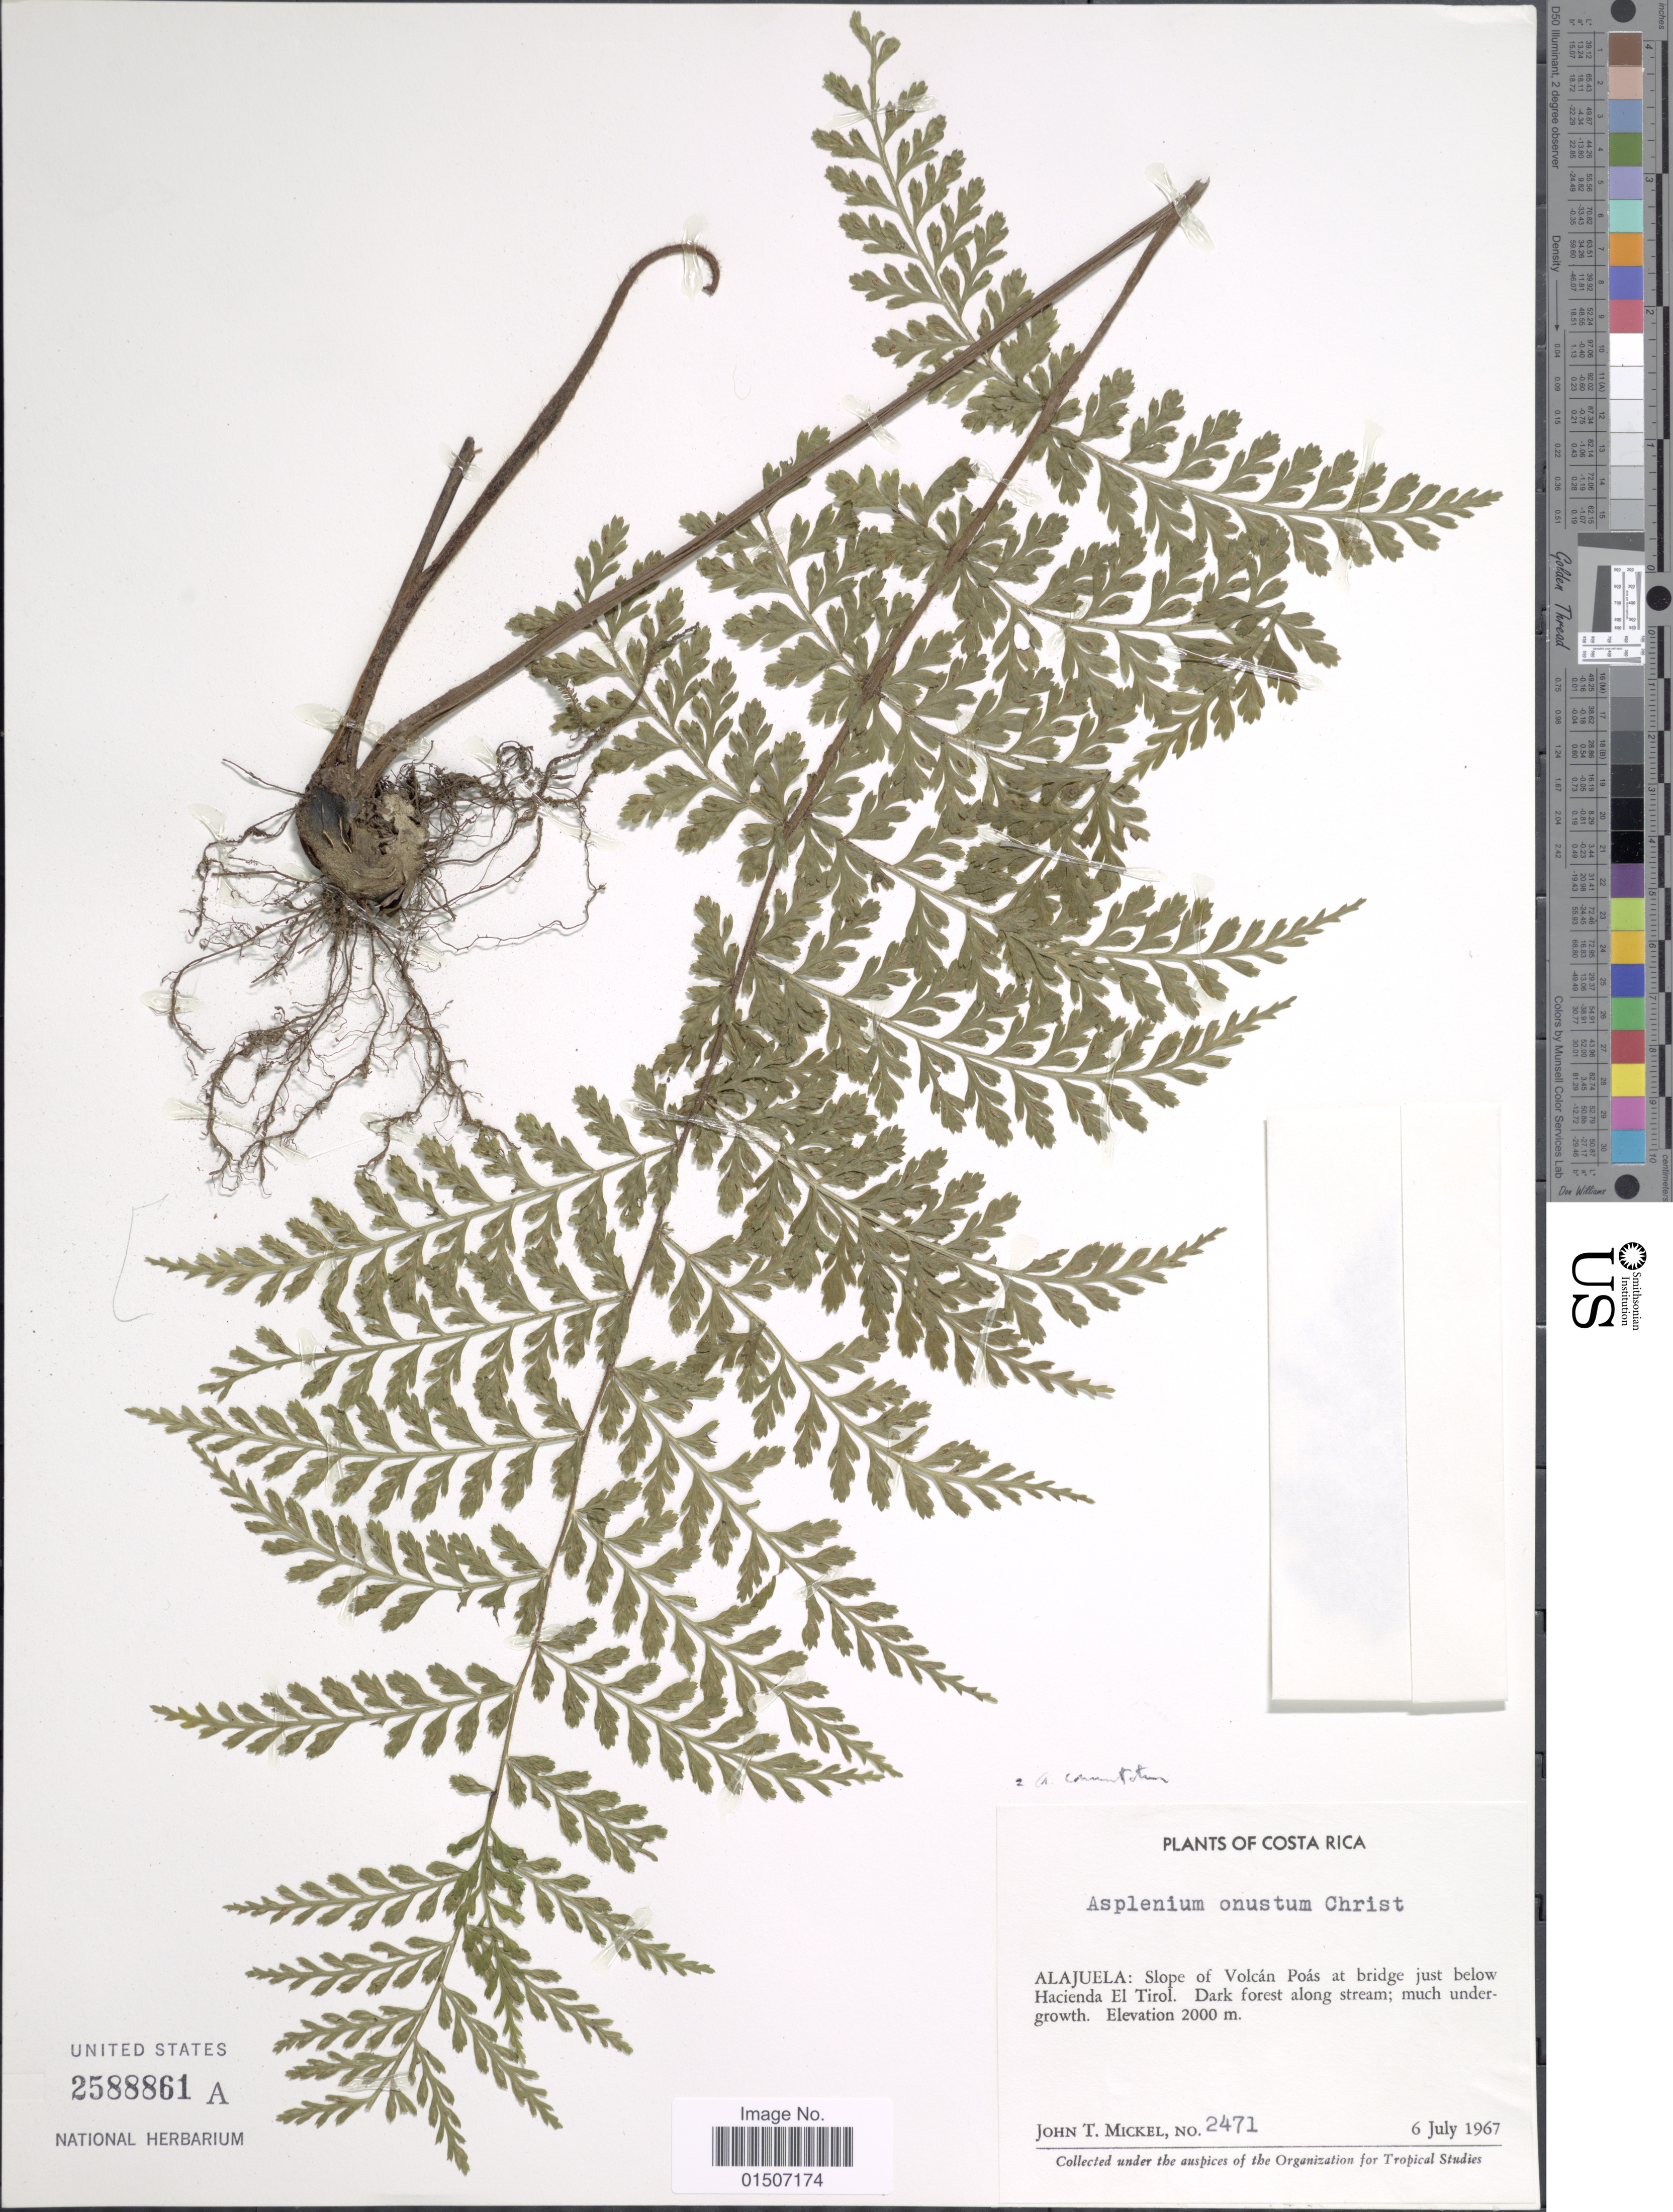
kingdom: Plantae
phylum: Tracheophyta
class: Polypodiopsida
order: Polypodiales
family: Aspleniaceae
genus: Asplenium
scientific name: Asplenium myapteron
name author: Fée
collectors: J. T. Mickel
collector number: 2471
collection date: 1967-07-06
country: Costa Rica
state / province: Alajuela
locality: Slope of Volcán Poás at bridge just below Hacienda El Tirol. Dark forest along stream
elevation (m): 2000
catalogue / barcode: US 2588861A